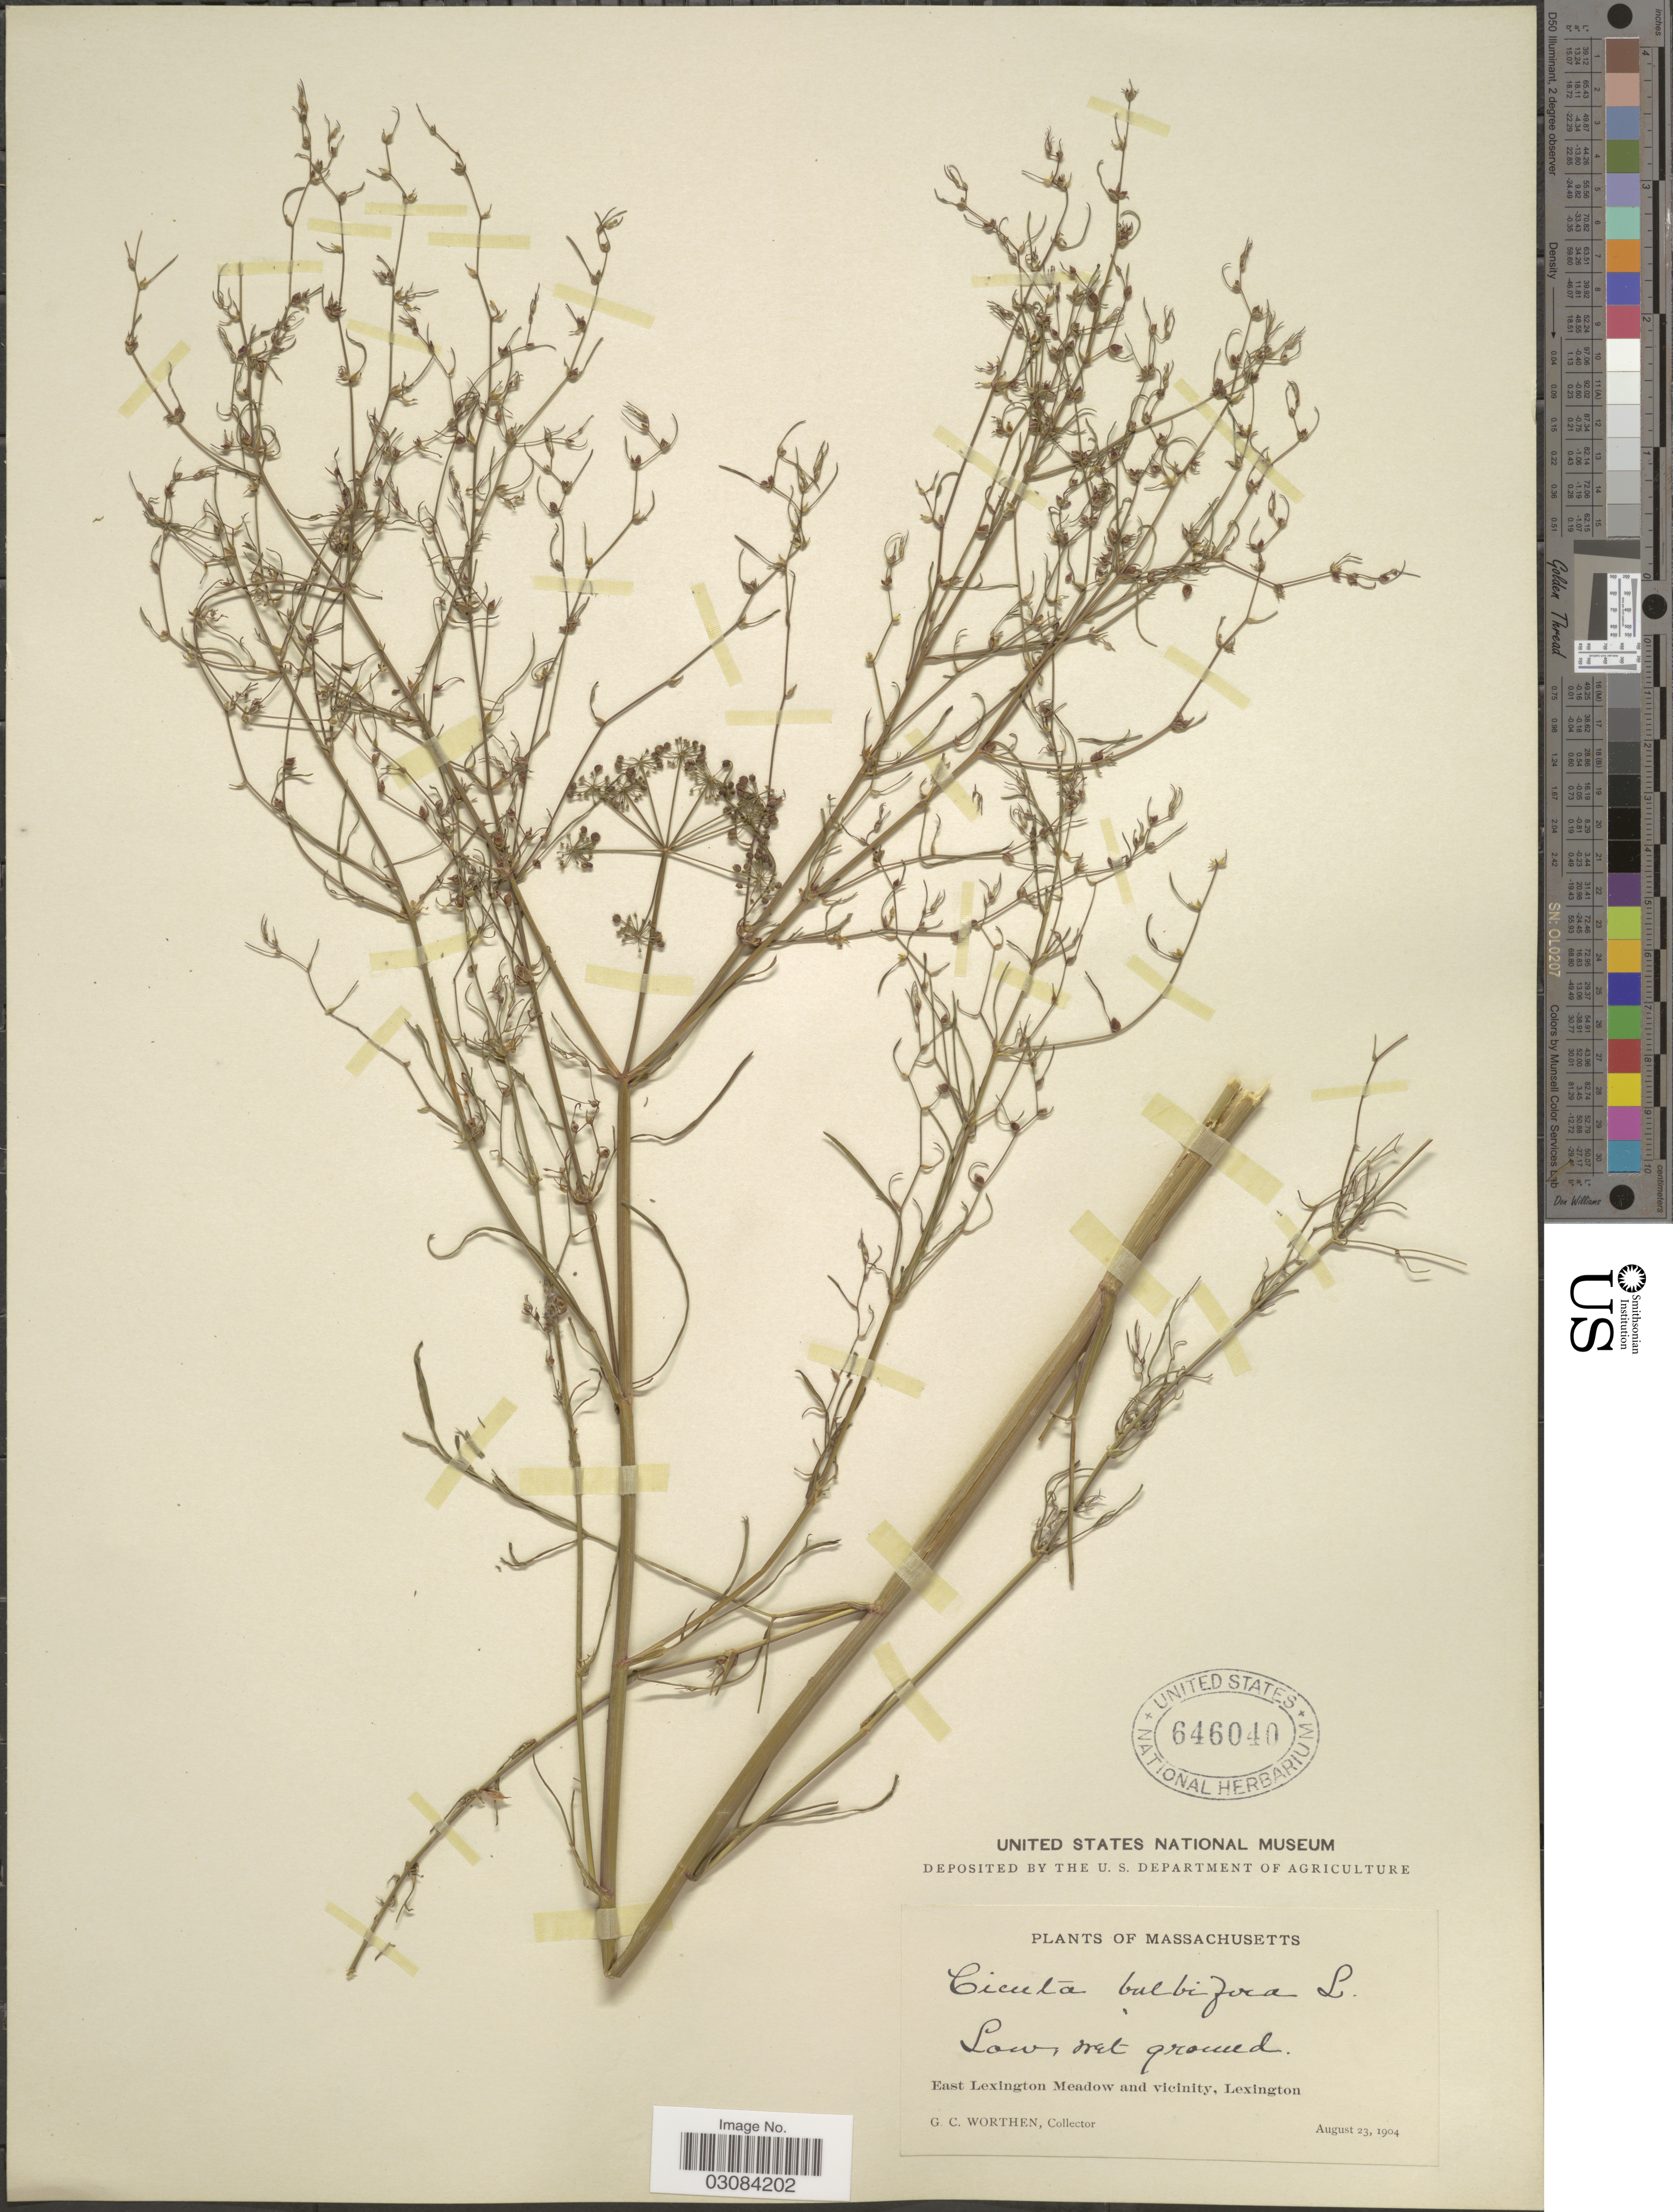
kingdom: Plantae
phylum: Tracheophyta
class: Magnoliopsida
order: Apiales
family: Apiaceae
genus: Cicuta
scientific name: Cicuta bulbifera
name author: L.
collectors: G. Worthen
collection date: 1904-08-23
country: United States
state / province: Massachusetts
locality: East Lexington Meadow and vicinity, Lexington.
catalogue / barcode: US 646040